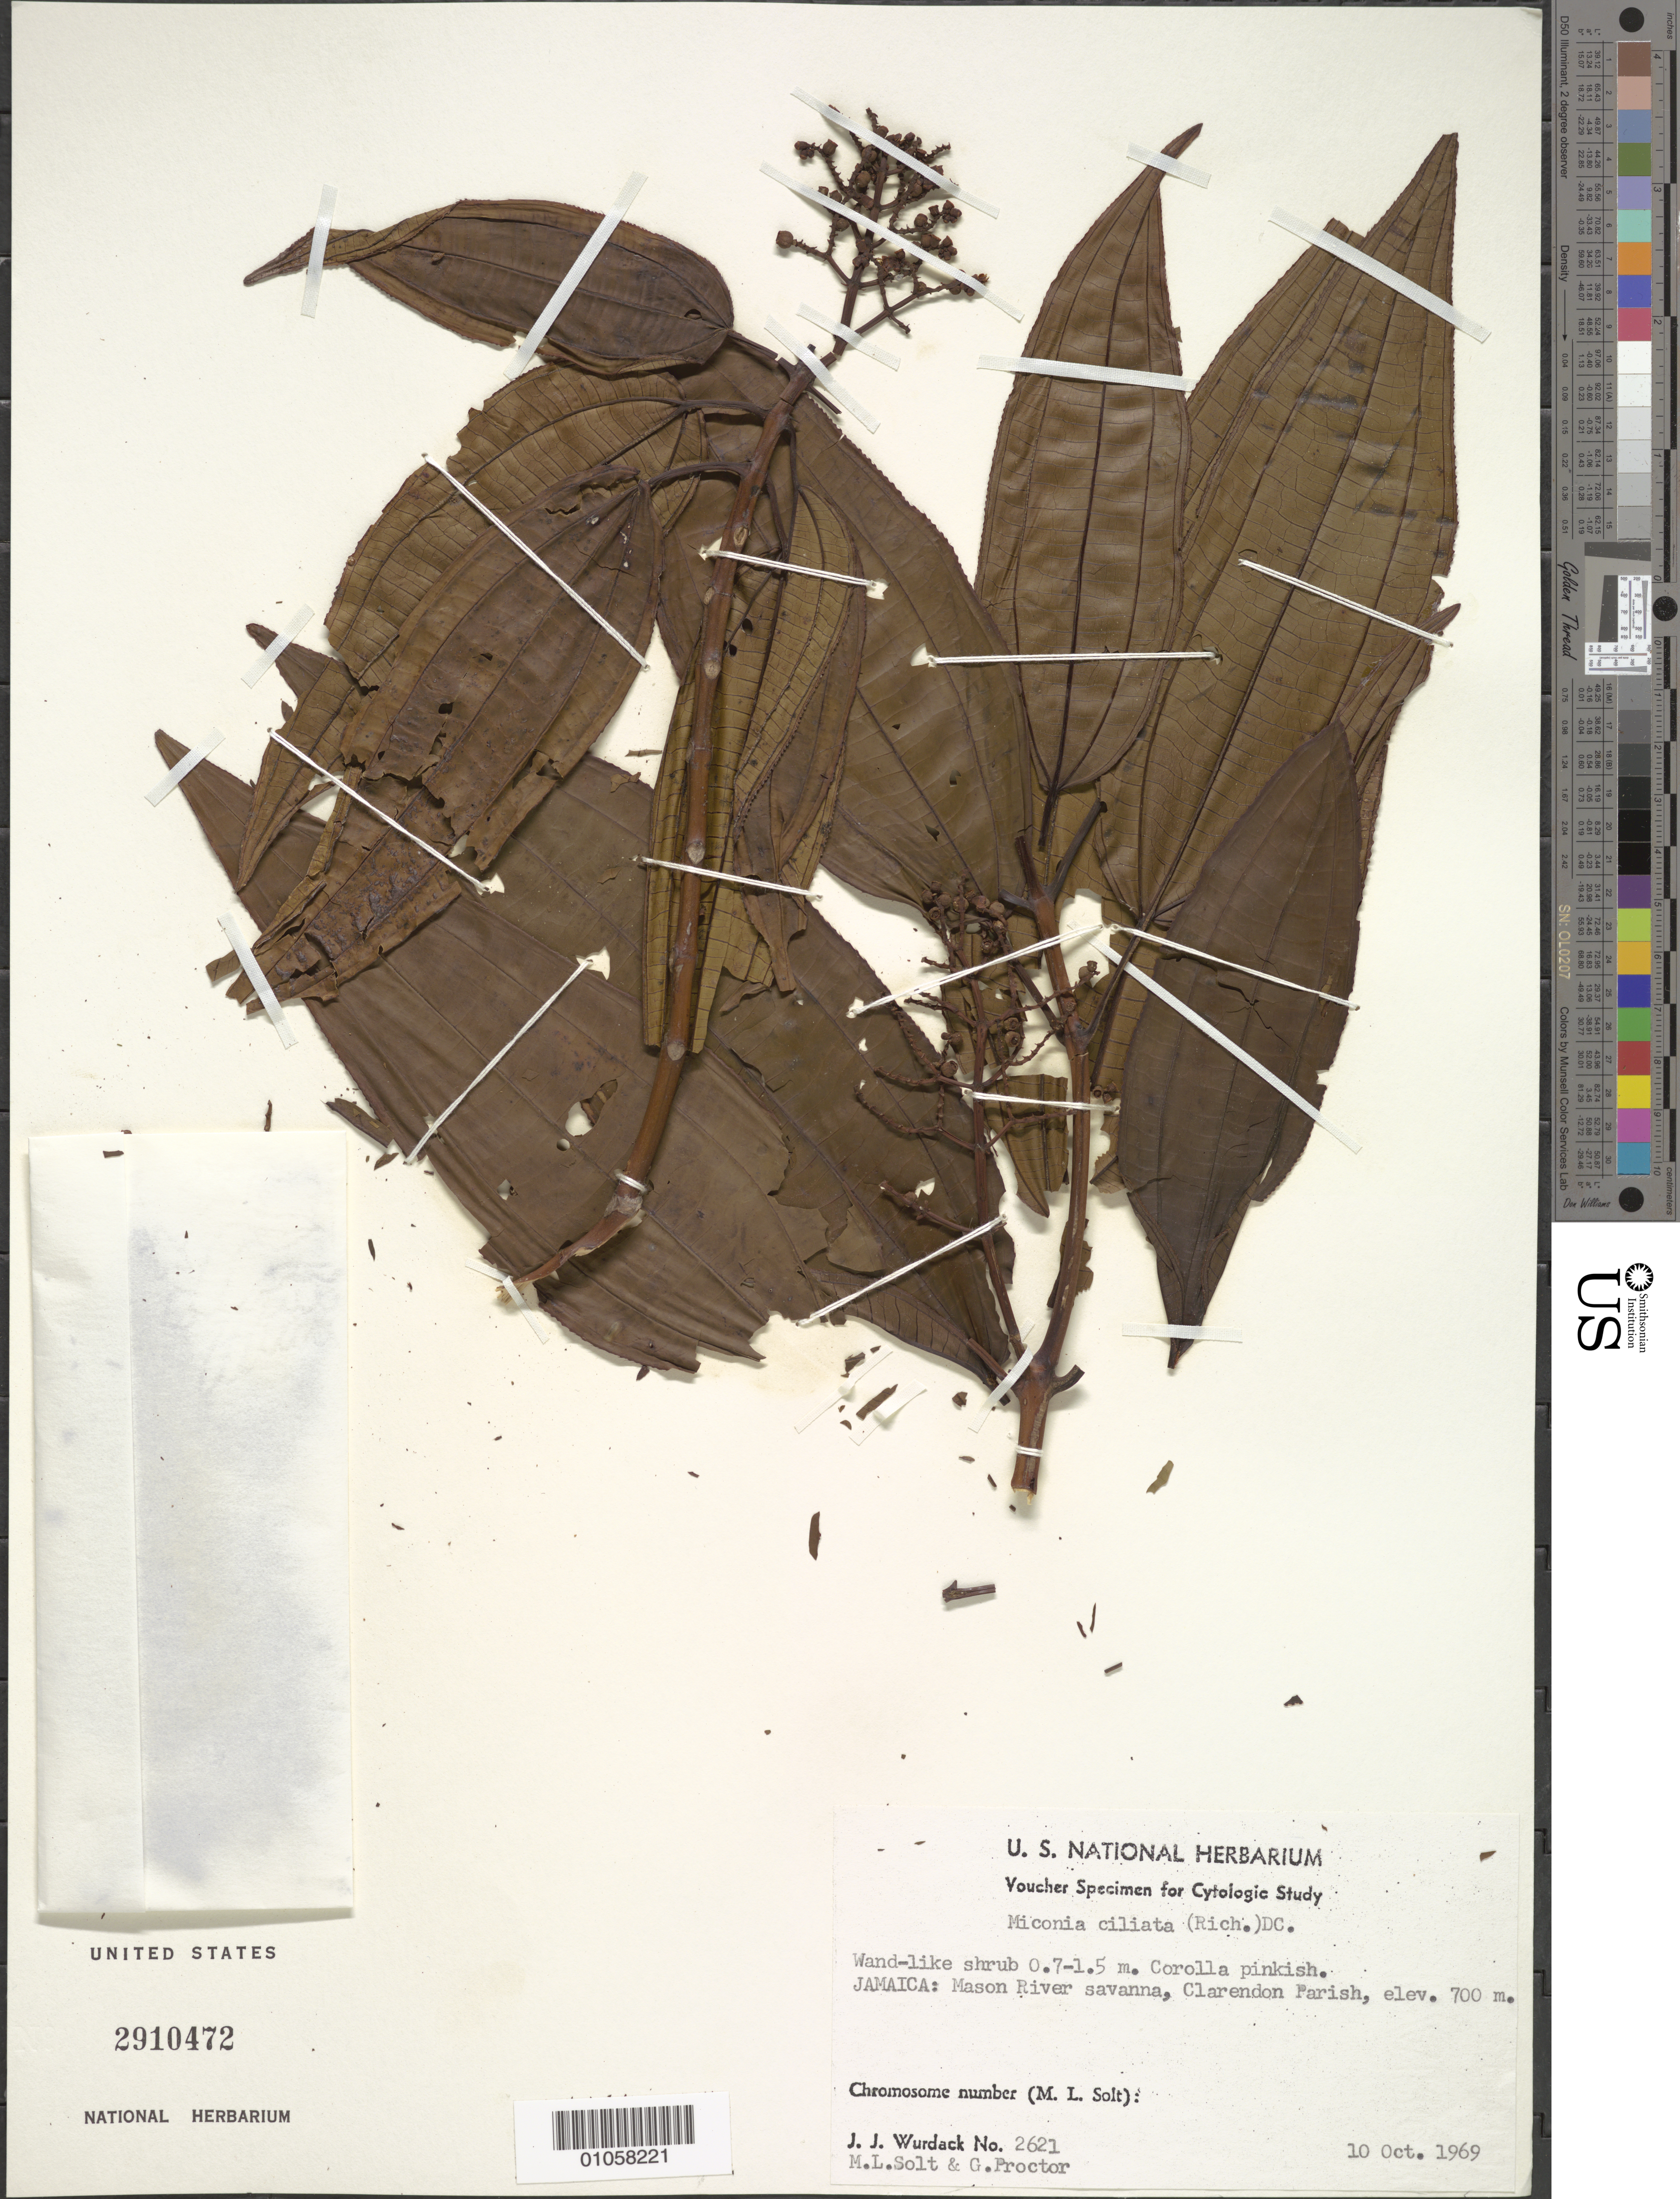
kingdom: Plantae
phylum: Tracheophyta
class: Magnoliopsida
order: Myrtales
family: Melastomataceae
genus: Miconia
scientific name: Miconia ciliata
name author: (Rich.) DC.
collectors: J. J. Wurdack, M. Solt & G. R. Proctor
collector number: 2621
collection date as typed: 10 Oct 1969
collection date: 1969-10-10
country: Jamaica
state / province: Clarendon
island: Jamaica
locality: Mason River savanna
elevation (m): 700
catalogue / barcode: US 2910472